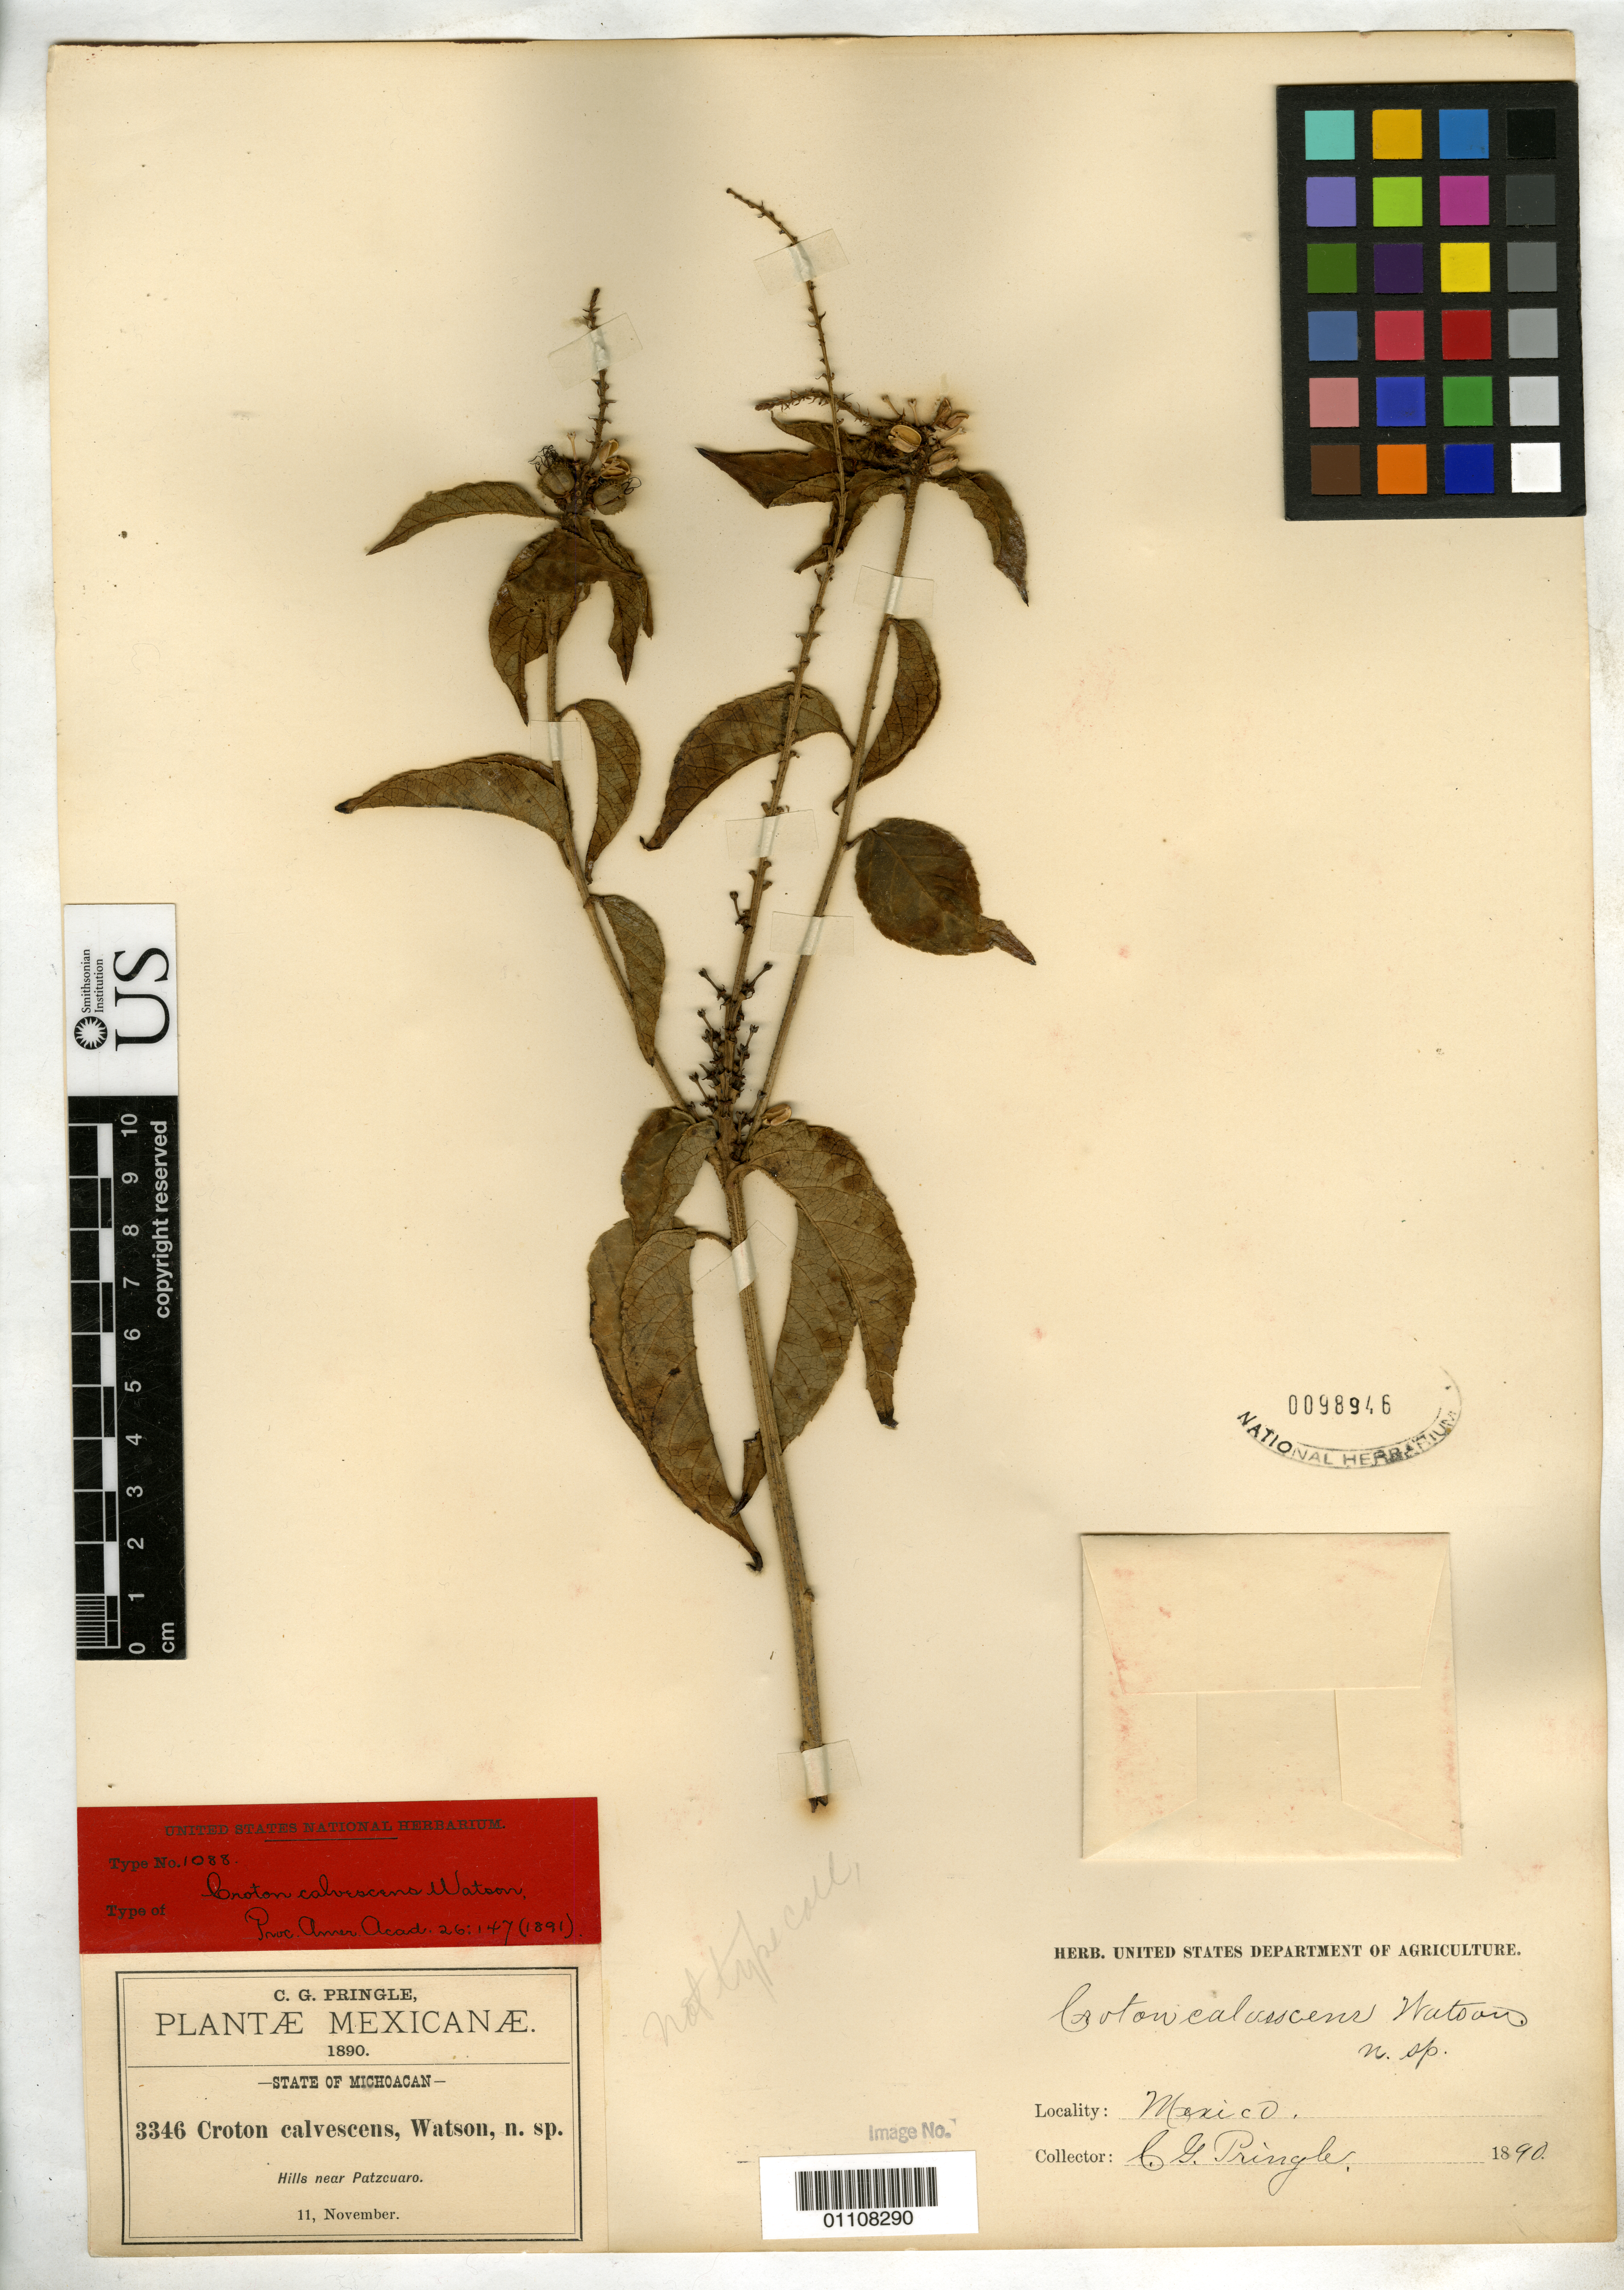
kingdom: Plantae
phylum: Tracheophyta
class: Magnoliopsida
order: Malpighiales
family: Euphorbiaceae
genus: Croton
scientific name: Croton calvescens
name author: S. Watson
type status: Syntype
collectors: C. G. Pringle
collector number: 3346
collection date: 1890-11-11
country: Mexico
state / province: Michoacan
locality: Hills near Patzcuaro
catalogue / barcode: US 98946